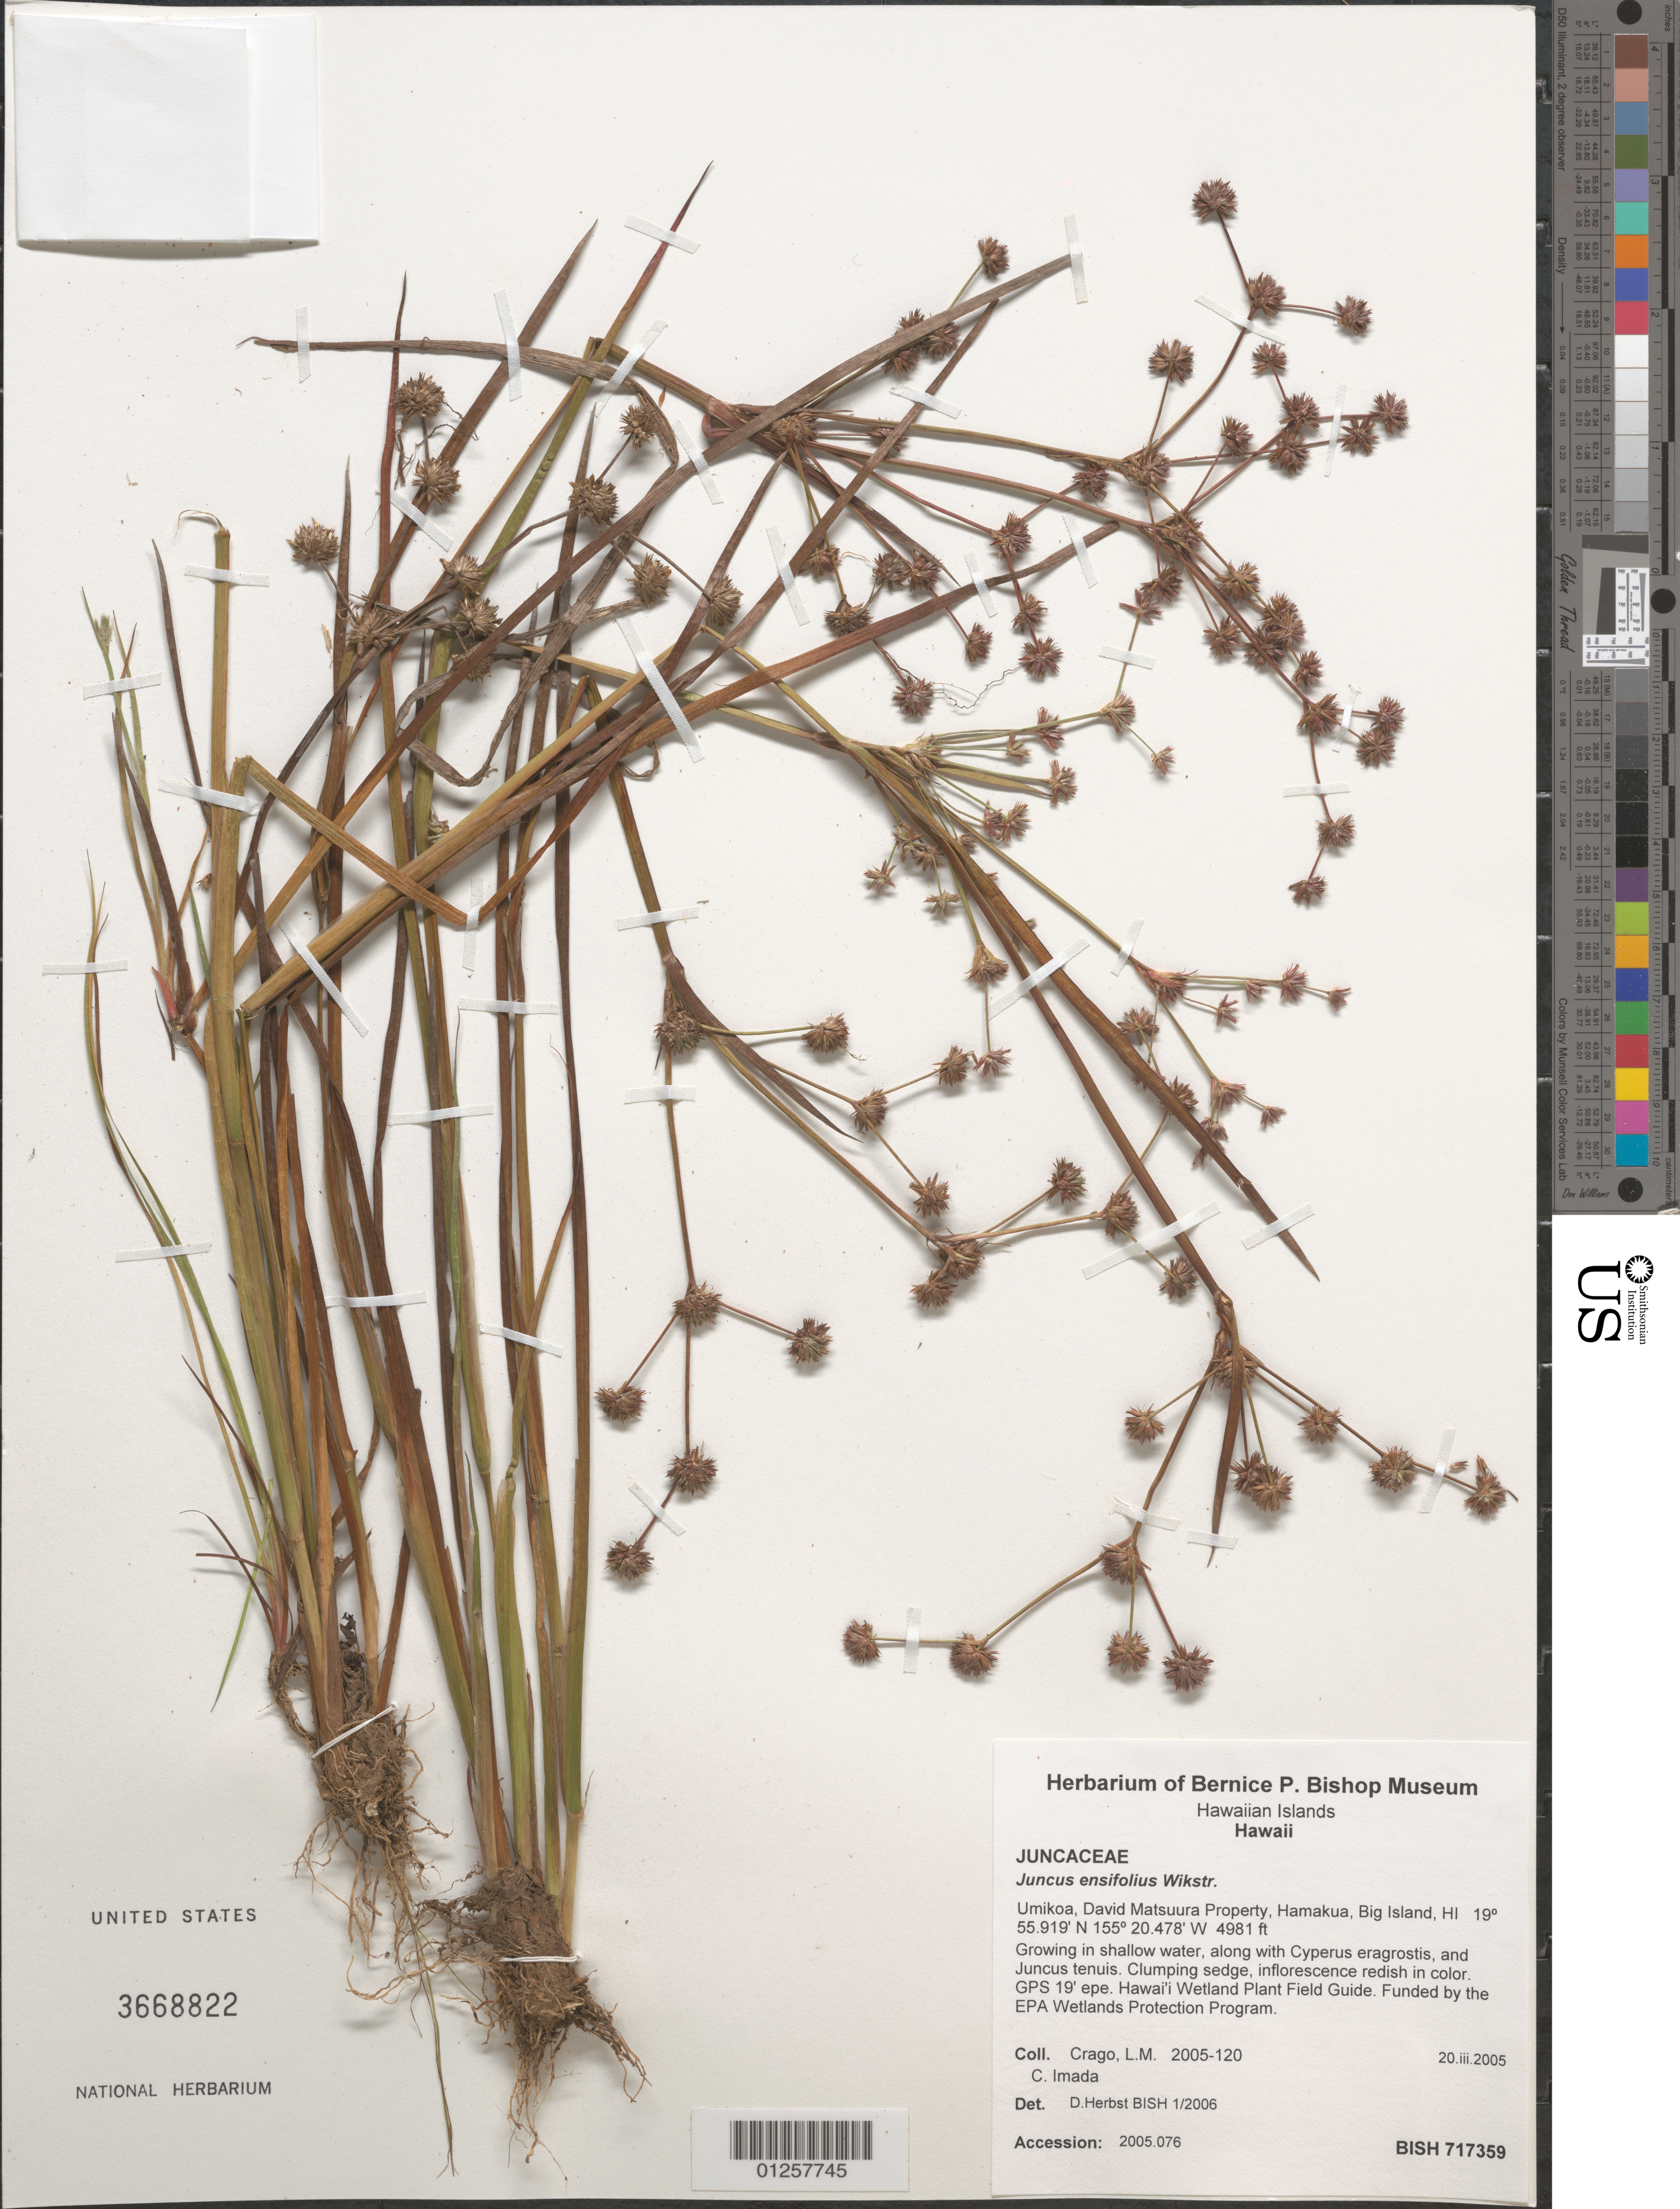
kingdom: Plantae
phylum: Tracheophyta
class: Liliopsida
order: Poales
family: Juncaceae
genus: Juncus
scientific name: Juncus ensifolius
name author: Wikstr.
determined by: Herbst, D.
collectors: L. Crago & C. Imada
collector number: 2005-120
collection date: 2005-03-20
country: United States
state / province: Hawaii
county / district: Hawaii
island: Hawaii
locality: Umikoa, David Matsuura Property, Hamakua, Big Island.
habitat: In shallow water.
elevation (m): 1518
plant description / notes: Accession: 2005.076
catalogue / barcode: US 3668822